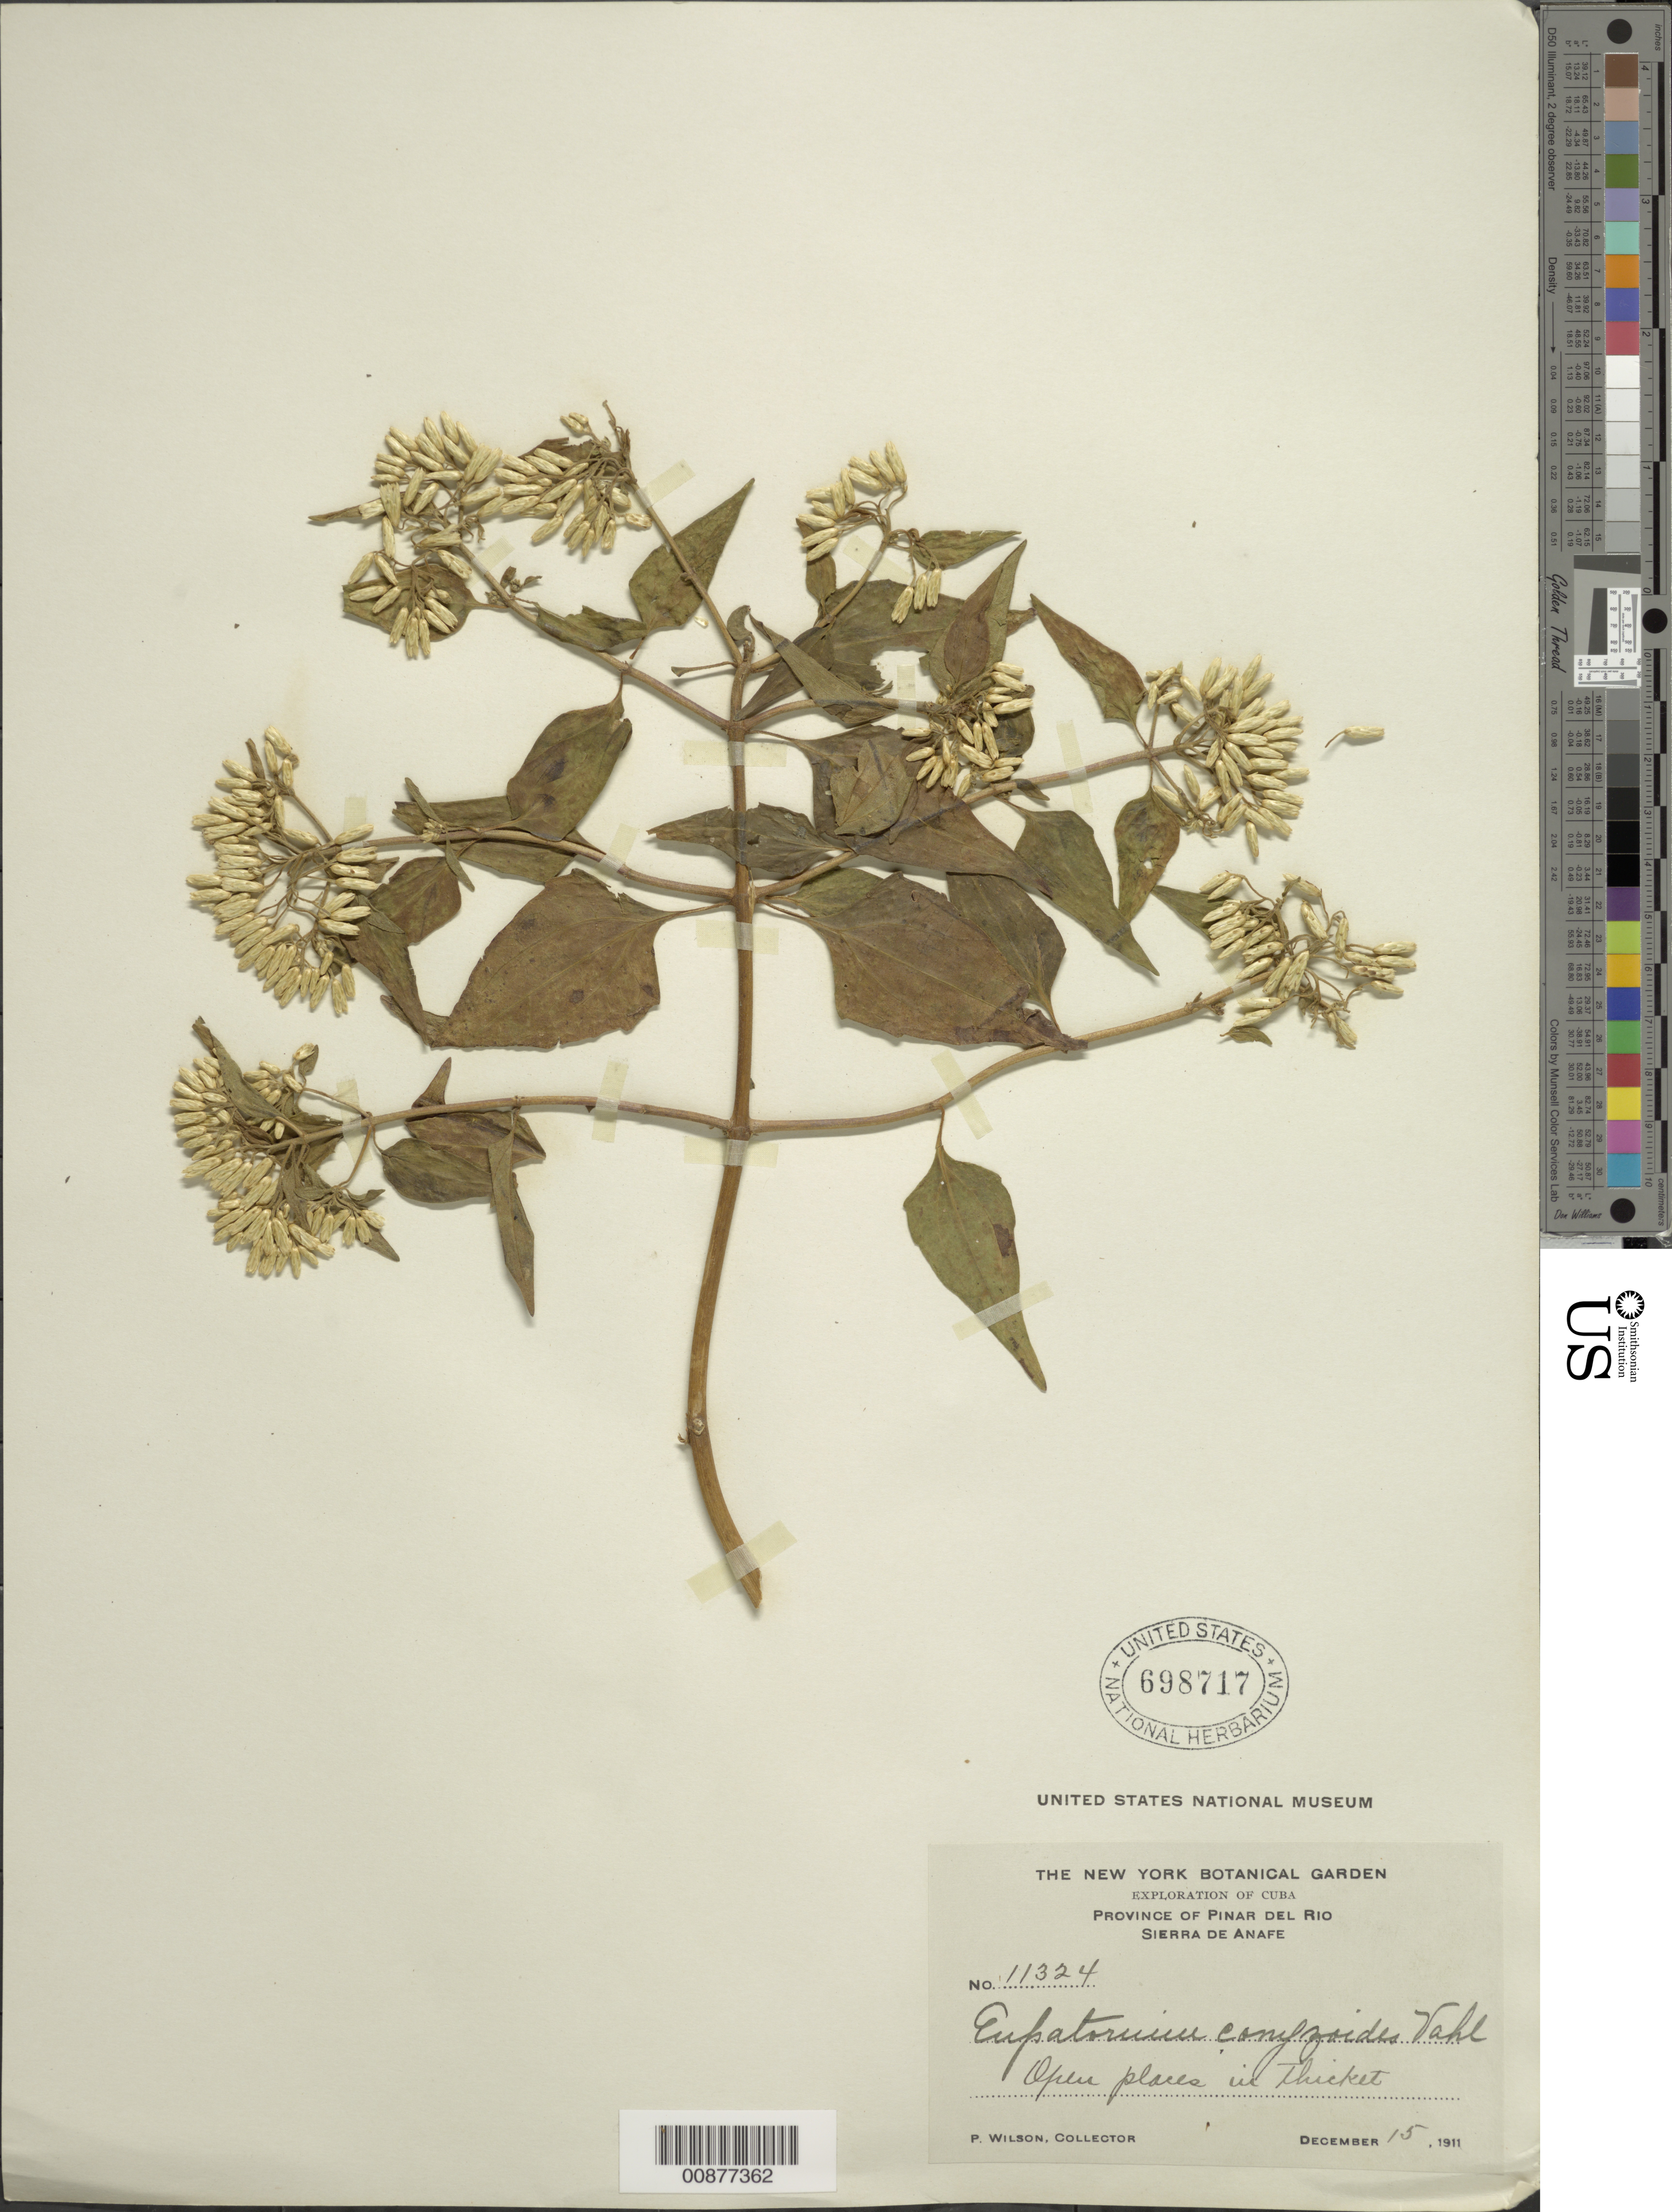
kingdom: Plantae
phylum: Tracheophyta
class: Magnoliopsida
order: Asterales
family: Asteraceae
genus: Chromolaena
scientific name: Chromolaena odorata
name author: (L.) R.M. King & H. Rob.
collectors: P. Wilson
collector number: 11324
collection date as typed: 15 Dec 1911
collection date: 1911-12-15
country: Cuba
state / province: Pinar del Río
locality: Sierra de Anafe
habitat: Open places in thicket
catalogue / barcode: US 698717